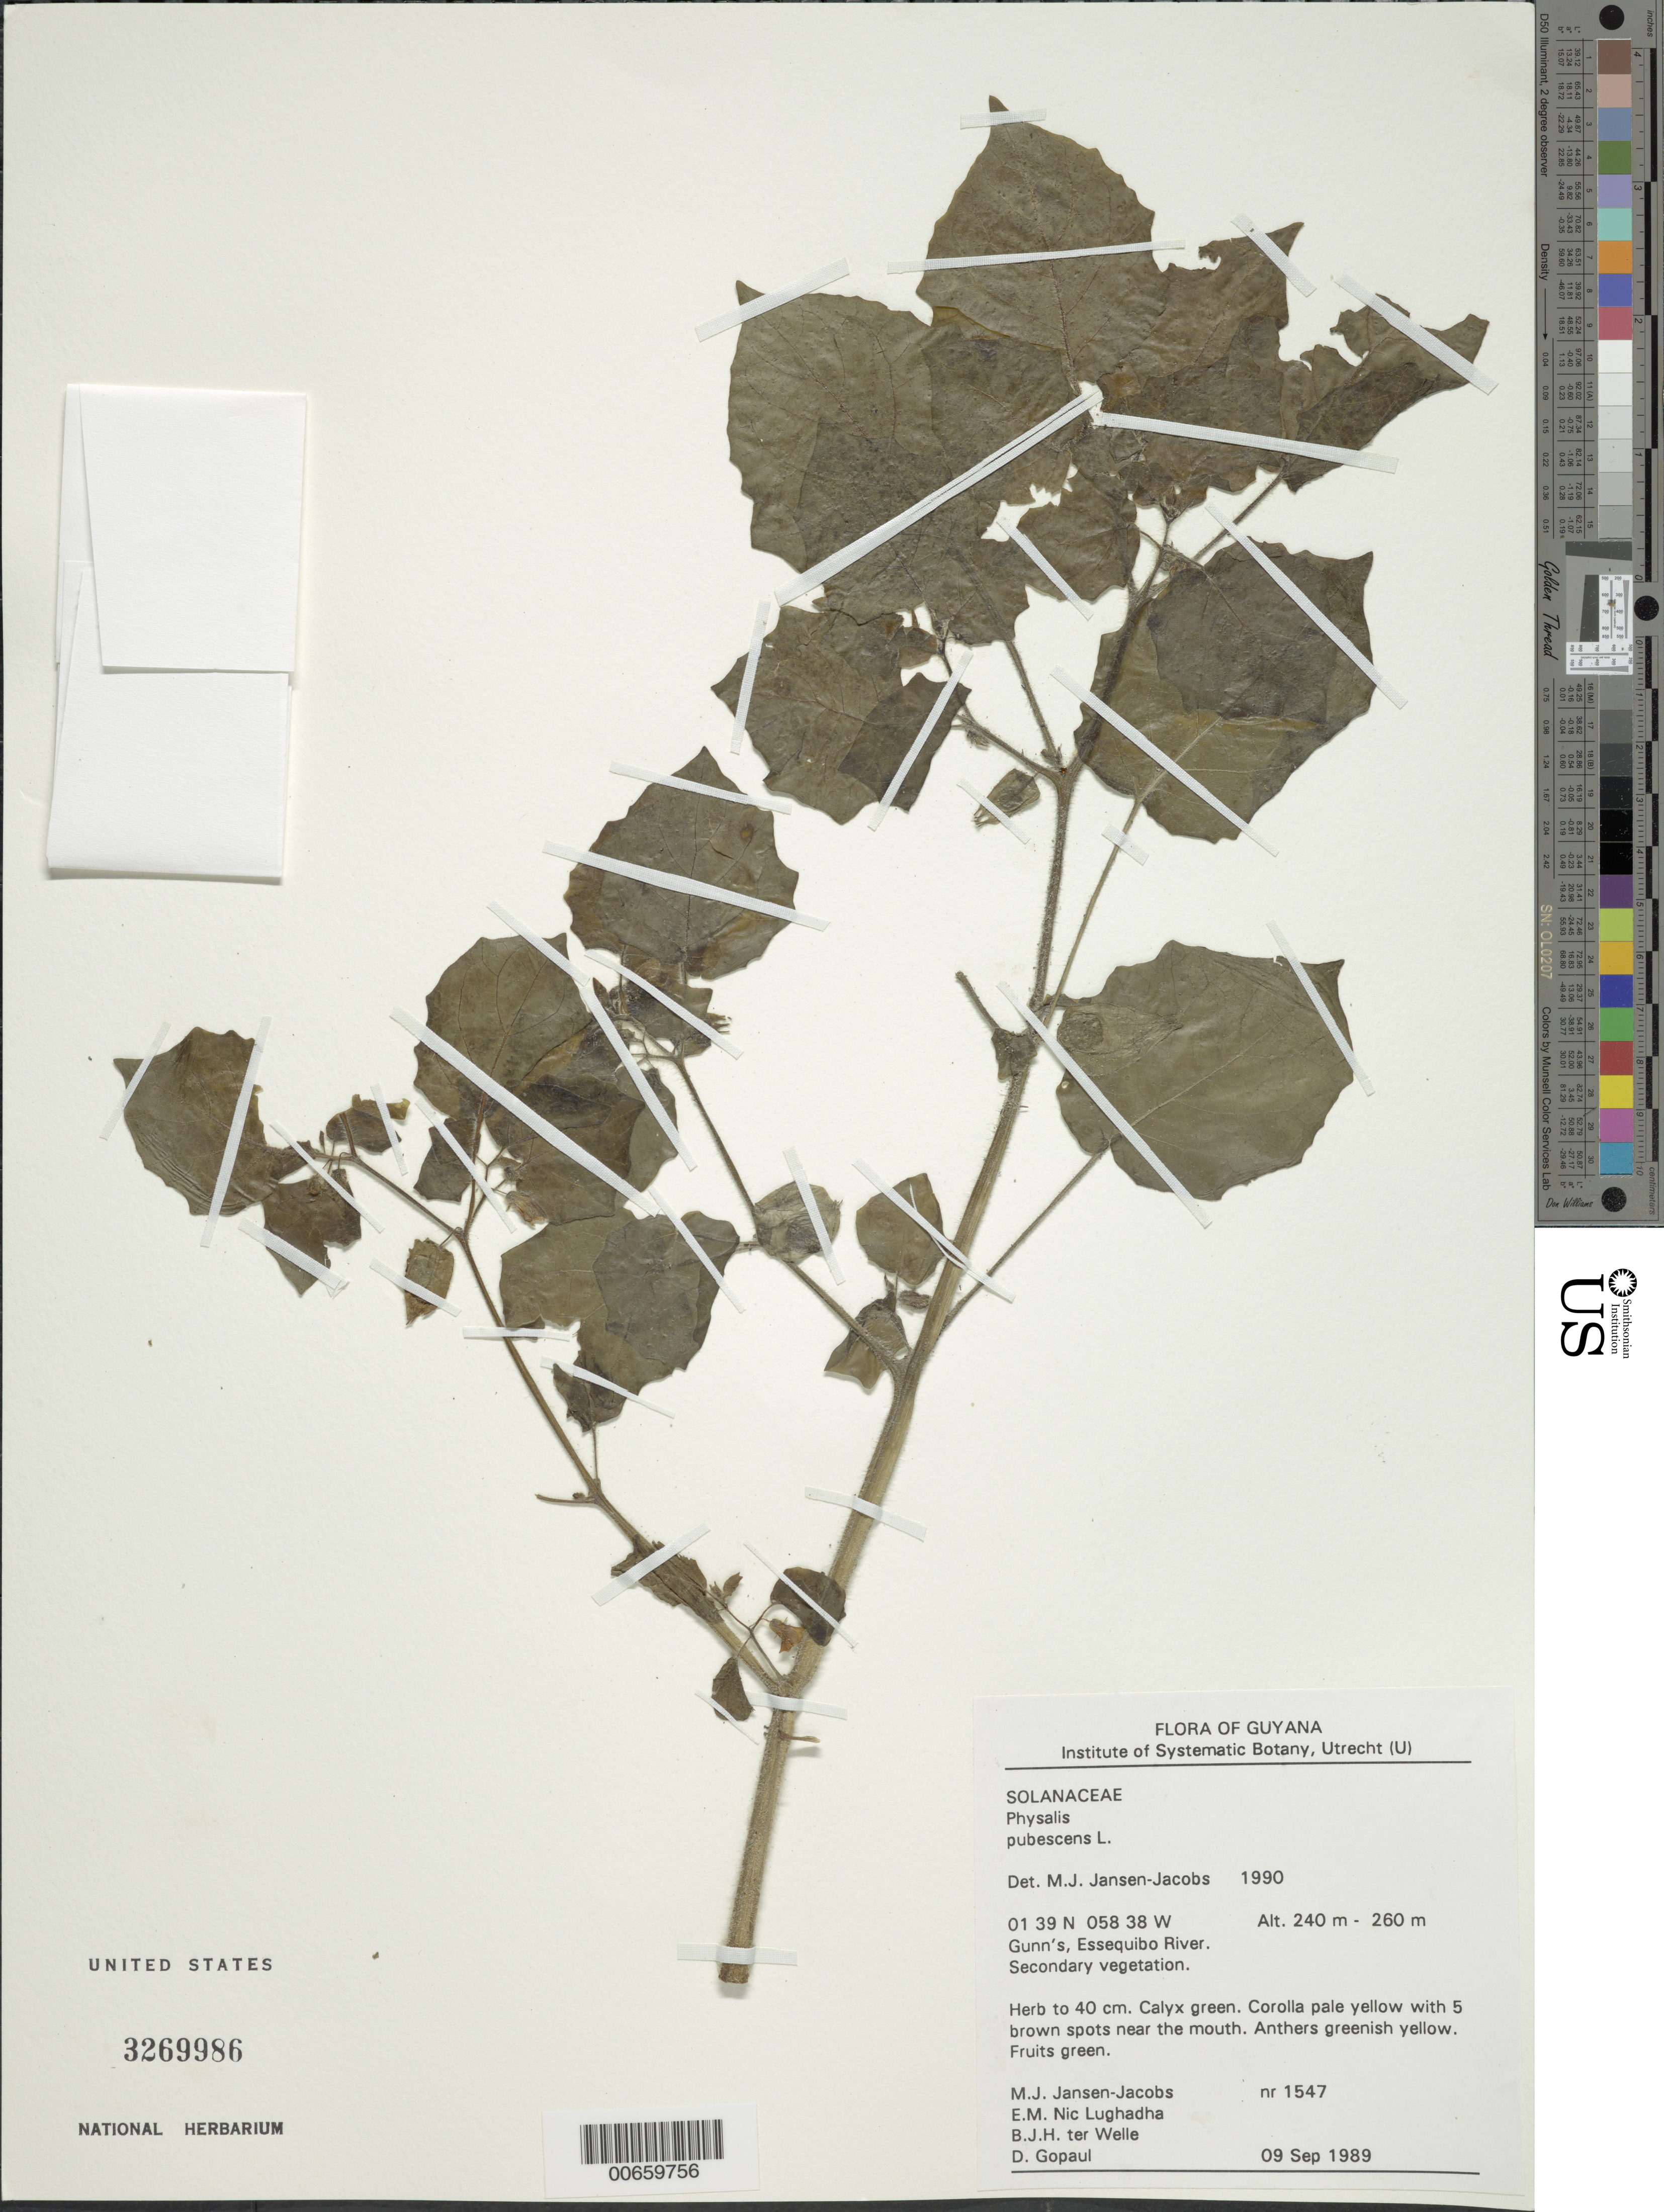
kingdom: Plantae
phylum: Tracheophyta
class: Magnoliopsida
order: Solanales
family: Solanaceae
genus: Physalis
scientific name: Physalis pubescens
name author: L.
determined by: Jansen-Jacobs, M. J., (U), Nationaal Herbarium Nederland, Utrecht University branch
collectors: M. J. Jansen-Jacobs, E. Nic Lughadha, B. Welle & D. Gopaul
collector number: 1547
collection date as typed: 9-Sep-89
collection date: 1989-09-09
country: Guyana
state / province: U. Takutu-U. Essequibo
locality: Gunn's, Essequibo River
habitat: Secondary vegetation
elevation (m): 240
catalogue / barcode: US 3269986